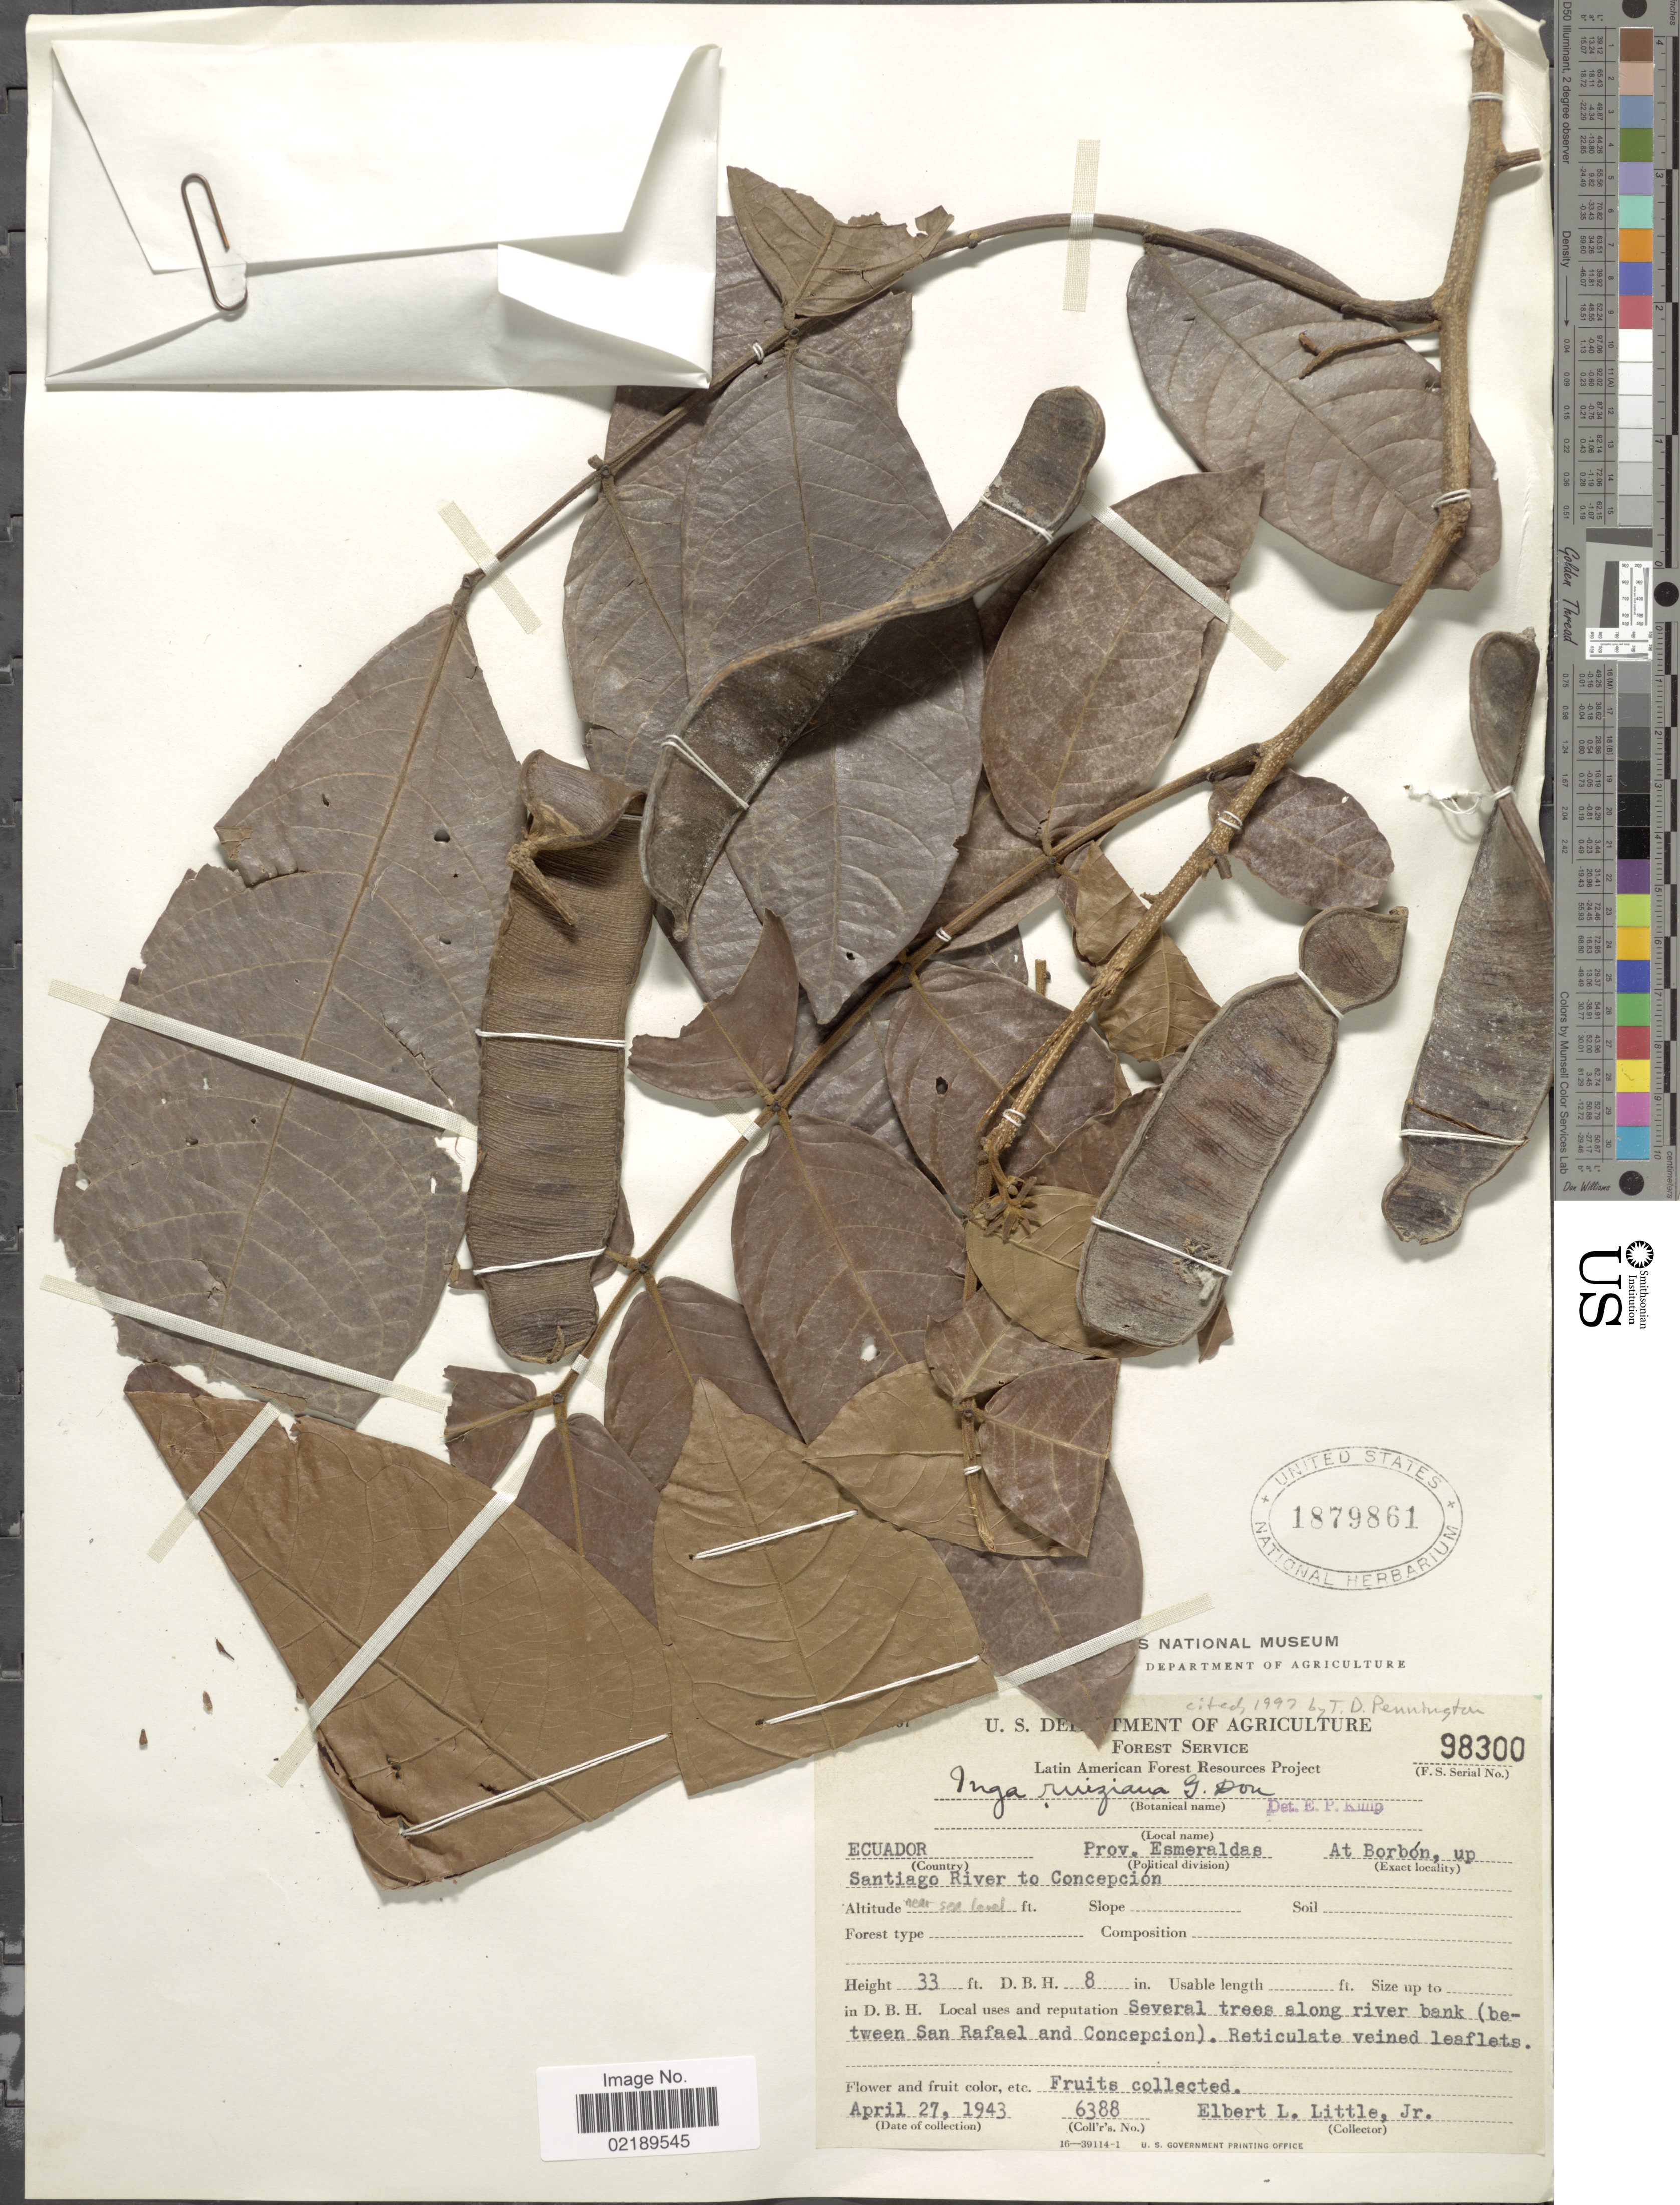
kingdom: Plantae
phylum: Tracheophyta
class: Magnoliopsida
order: Fabales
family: Fabaceae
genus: Inga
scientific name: Inga ruiziana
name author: G. Don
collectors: E. L. Little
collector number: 6388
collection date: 1943-04-27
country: Ecuador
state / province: Esmeraldas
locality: At Borbon, up Santiago River to Concepcion, several trees along river bank (between San Rafael and Concepcion).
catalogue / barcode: US 1879861